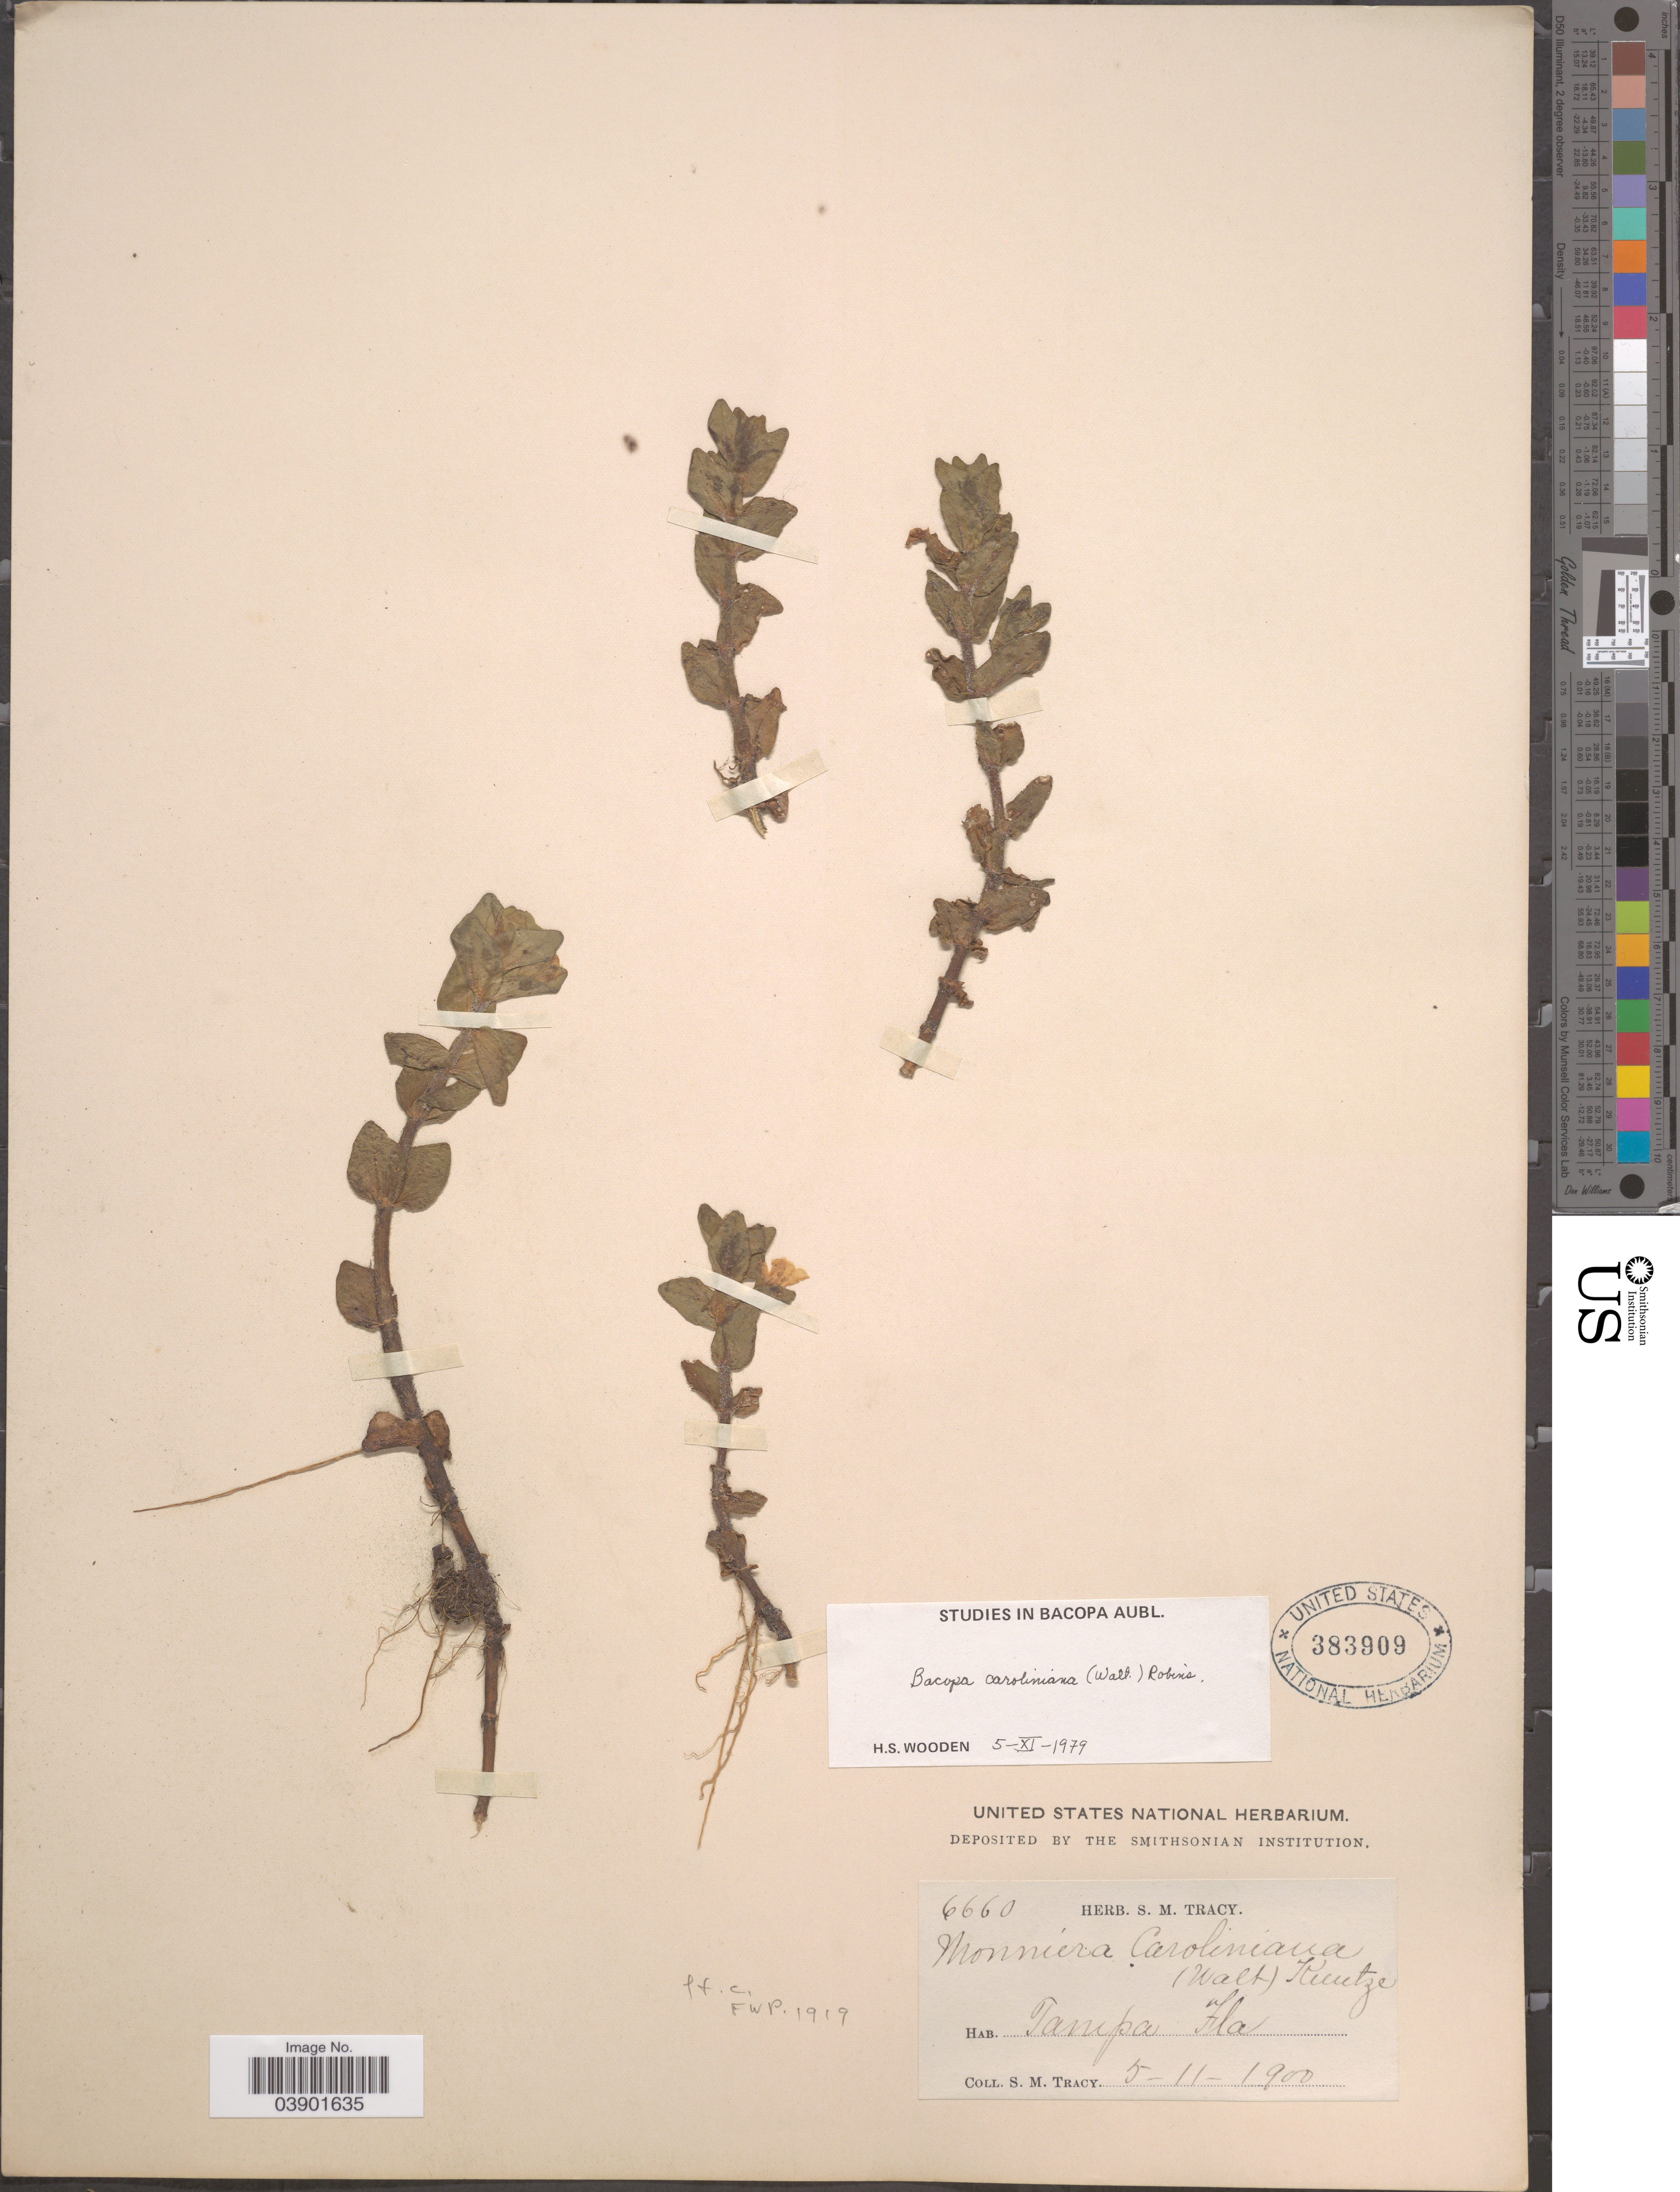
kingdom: Plantae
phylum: Tracheophyta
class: Magnoliopsida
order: Lamiales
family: Plantaginaceae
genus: Bacopa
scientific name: Bacopa caroliniana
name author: (Walter) B.L. Rob.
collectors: S. M. Tracy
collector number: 6660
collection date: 1900-05-11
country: United States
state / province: Florida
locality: Tampa.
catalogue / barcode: US 383909